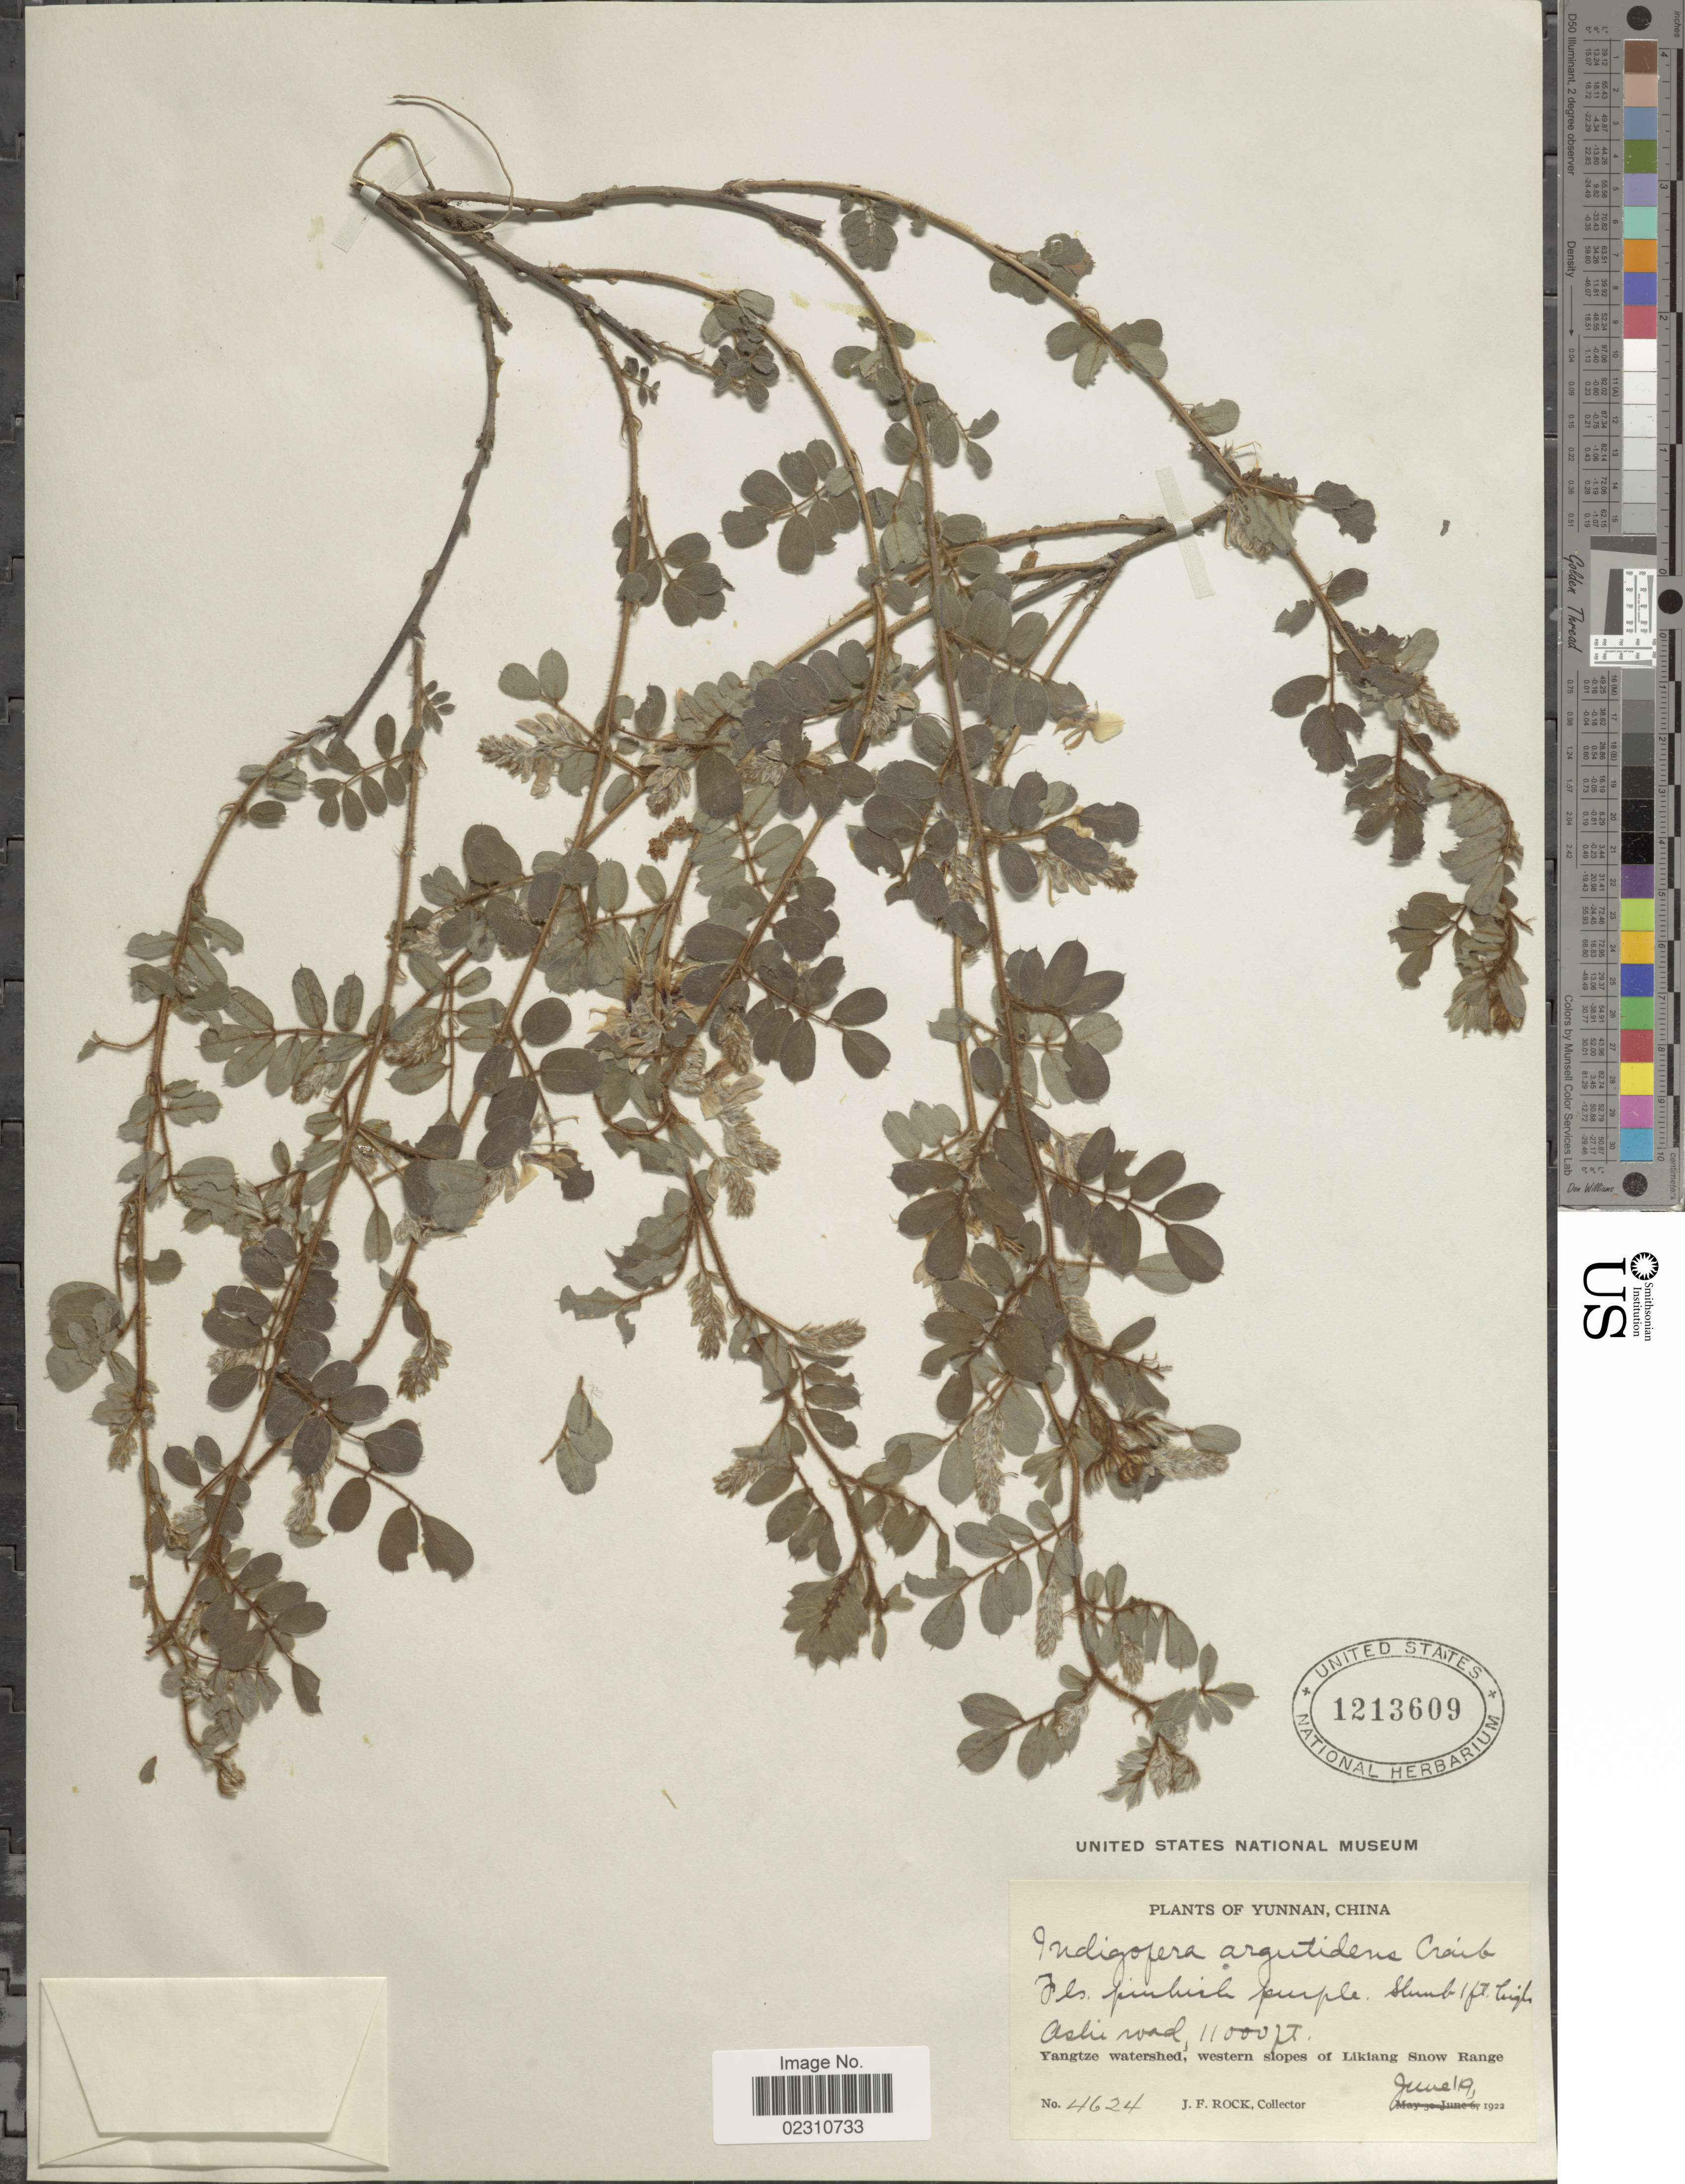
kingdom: Plantae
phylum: Tracheophyta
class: Magnoliopsida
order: Fabales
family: Fabaceae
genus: Indigofera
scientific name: Indigofera argutidens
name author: Craib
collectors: J. Rock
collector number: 4624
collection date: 1922-06-19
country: China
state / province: Yunnan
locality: Yunnan, China, Yangtze watershed, western slopes of Likiang Snow Range.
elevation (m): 3353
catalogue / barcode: US 1213609